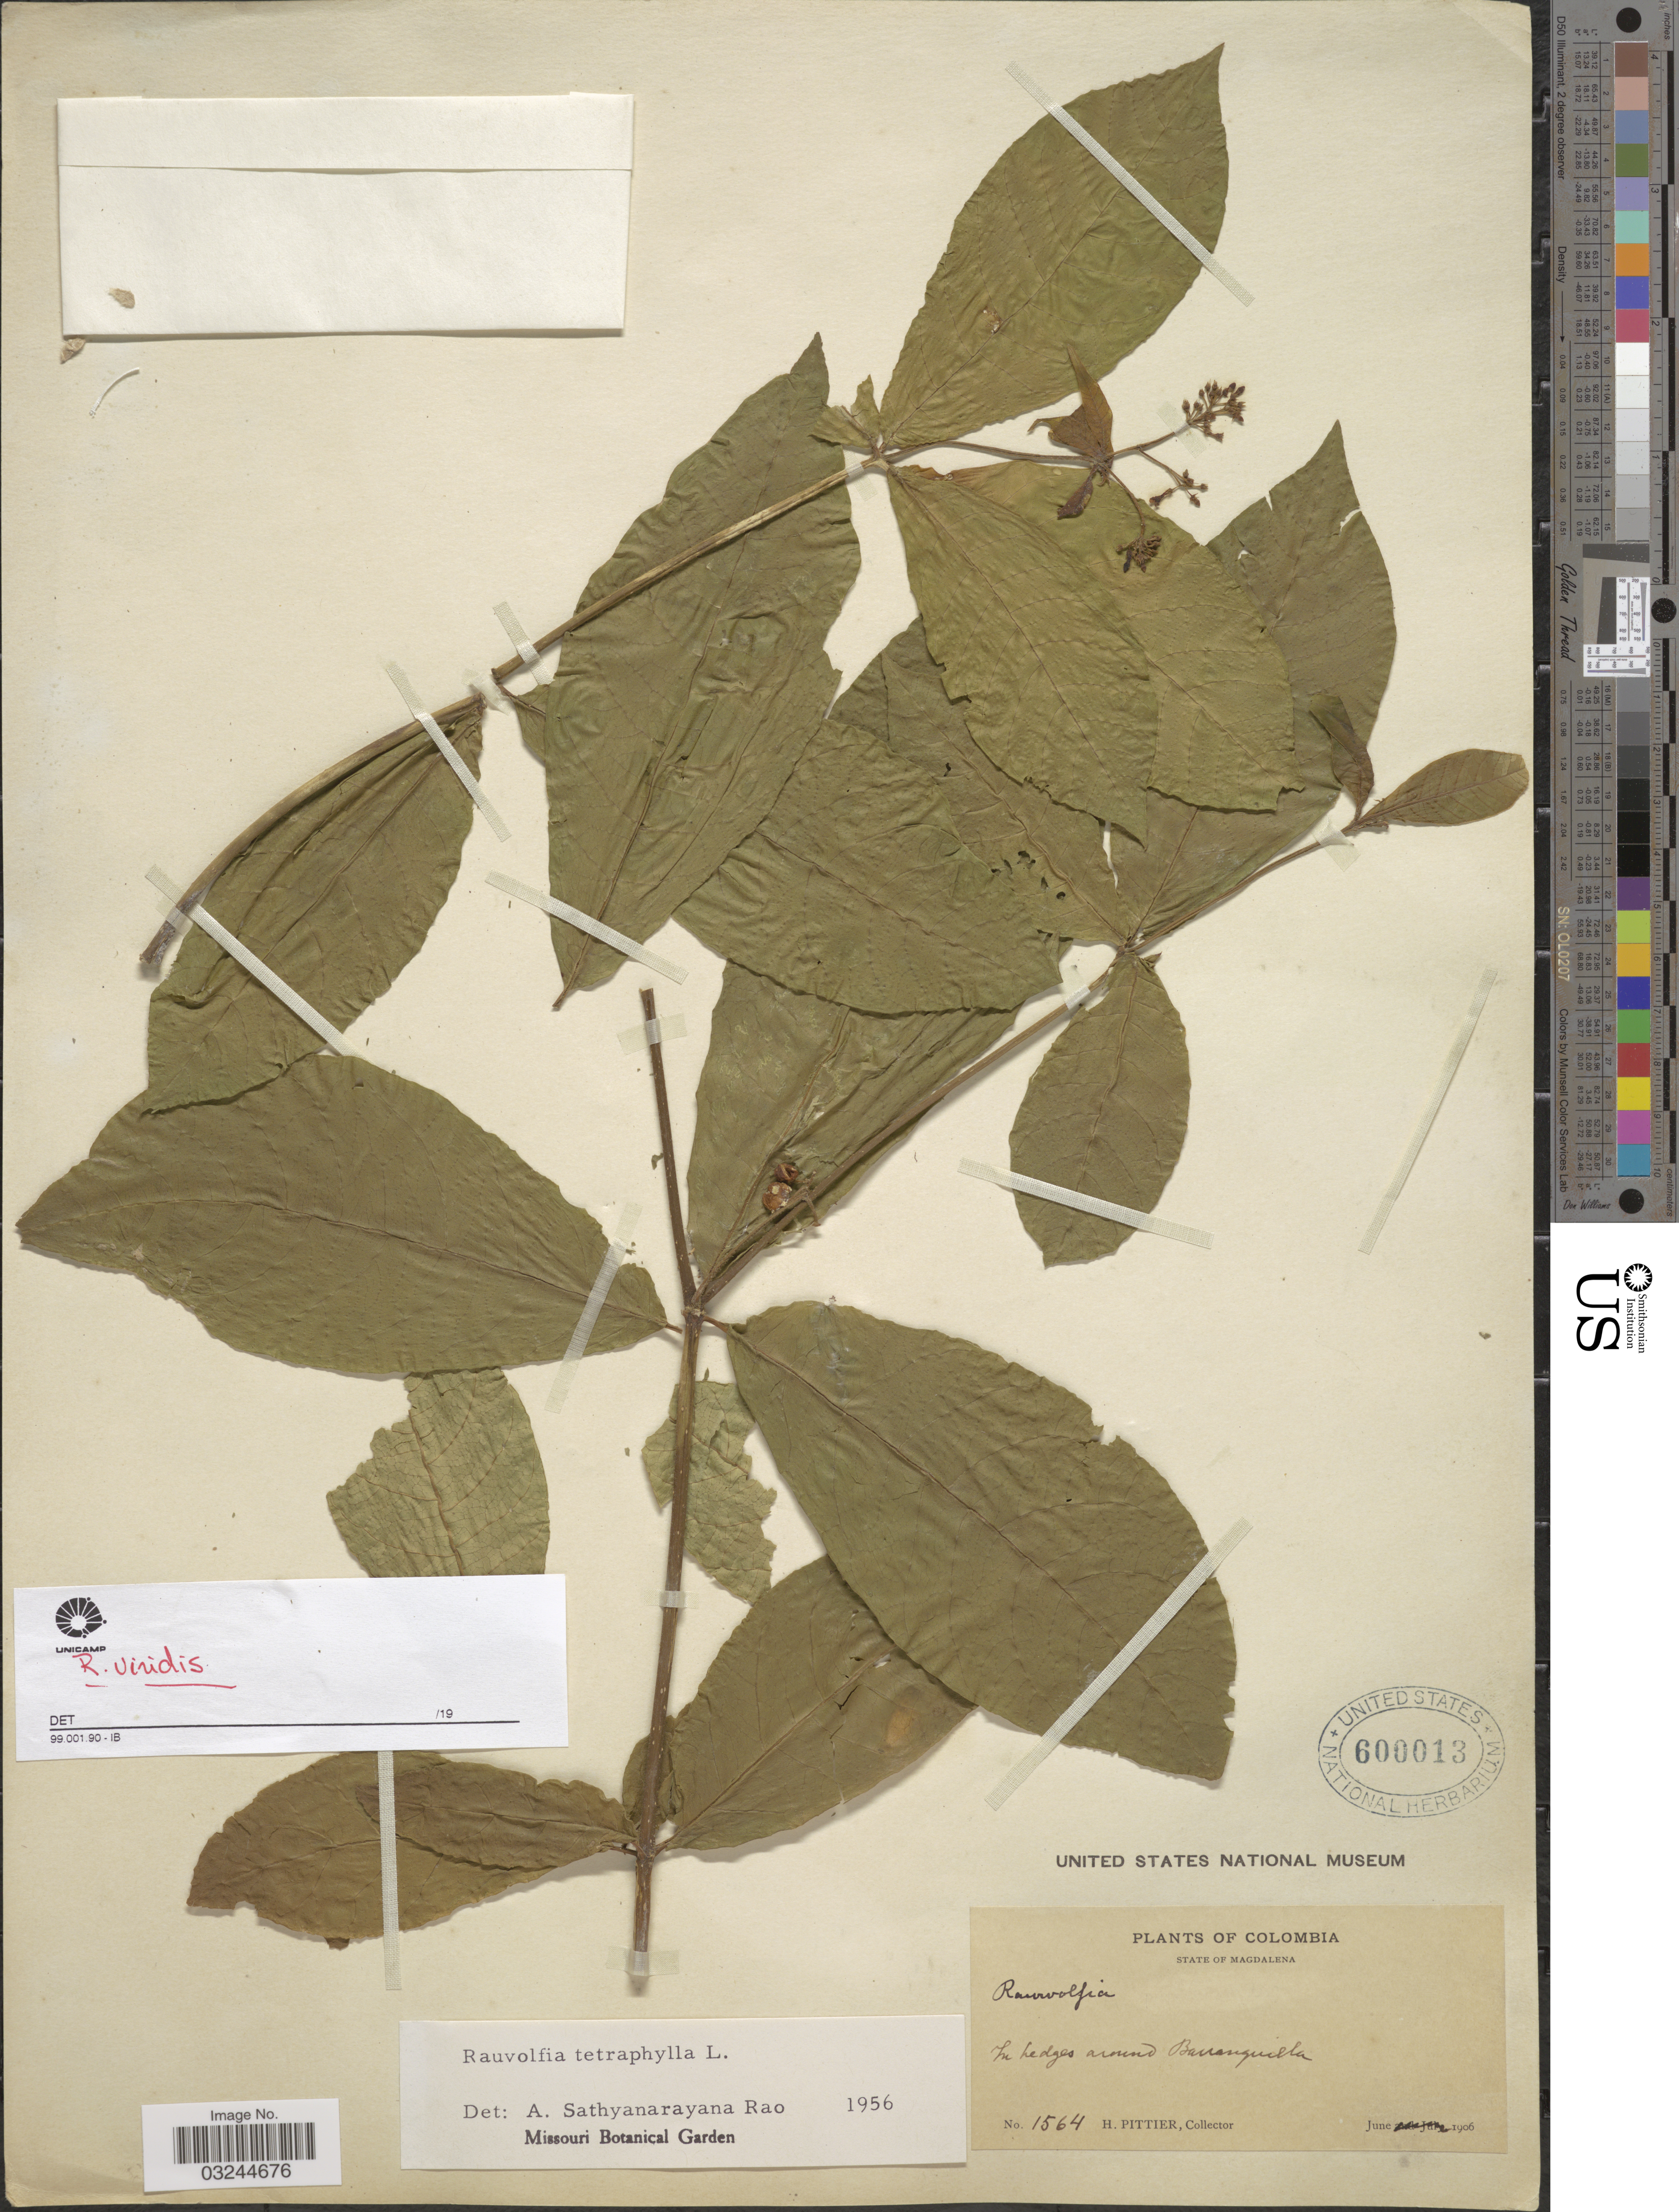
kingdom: Plantae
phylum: Tracheophyta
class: Magnoliopsida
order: Gentianales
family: Apocynaceae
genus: Rauvolfia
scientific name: Rauvolfia viridis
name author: Willd. ex Roem. & Schult.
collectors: H. F. Pittier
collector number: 1564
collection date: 1906-06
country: Colombia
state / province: Magdalena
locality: In hedges around Barranquilla.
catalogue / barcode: US 600013